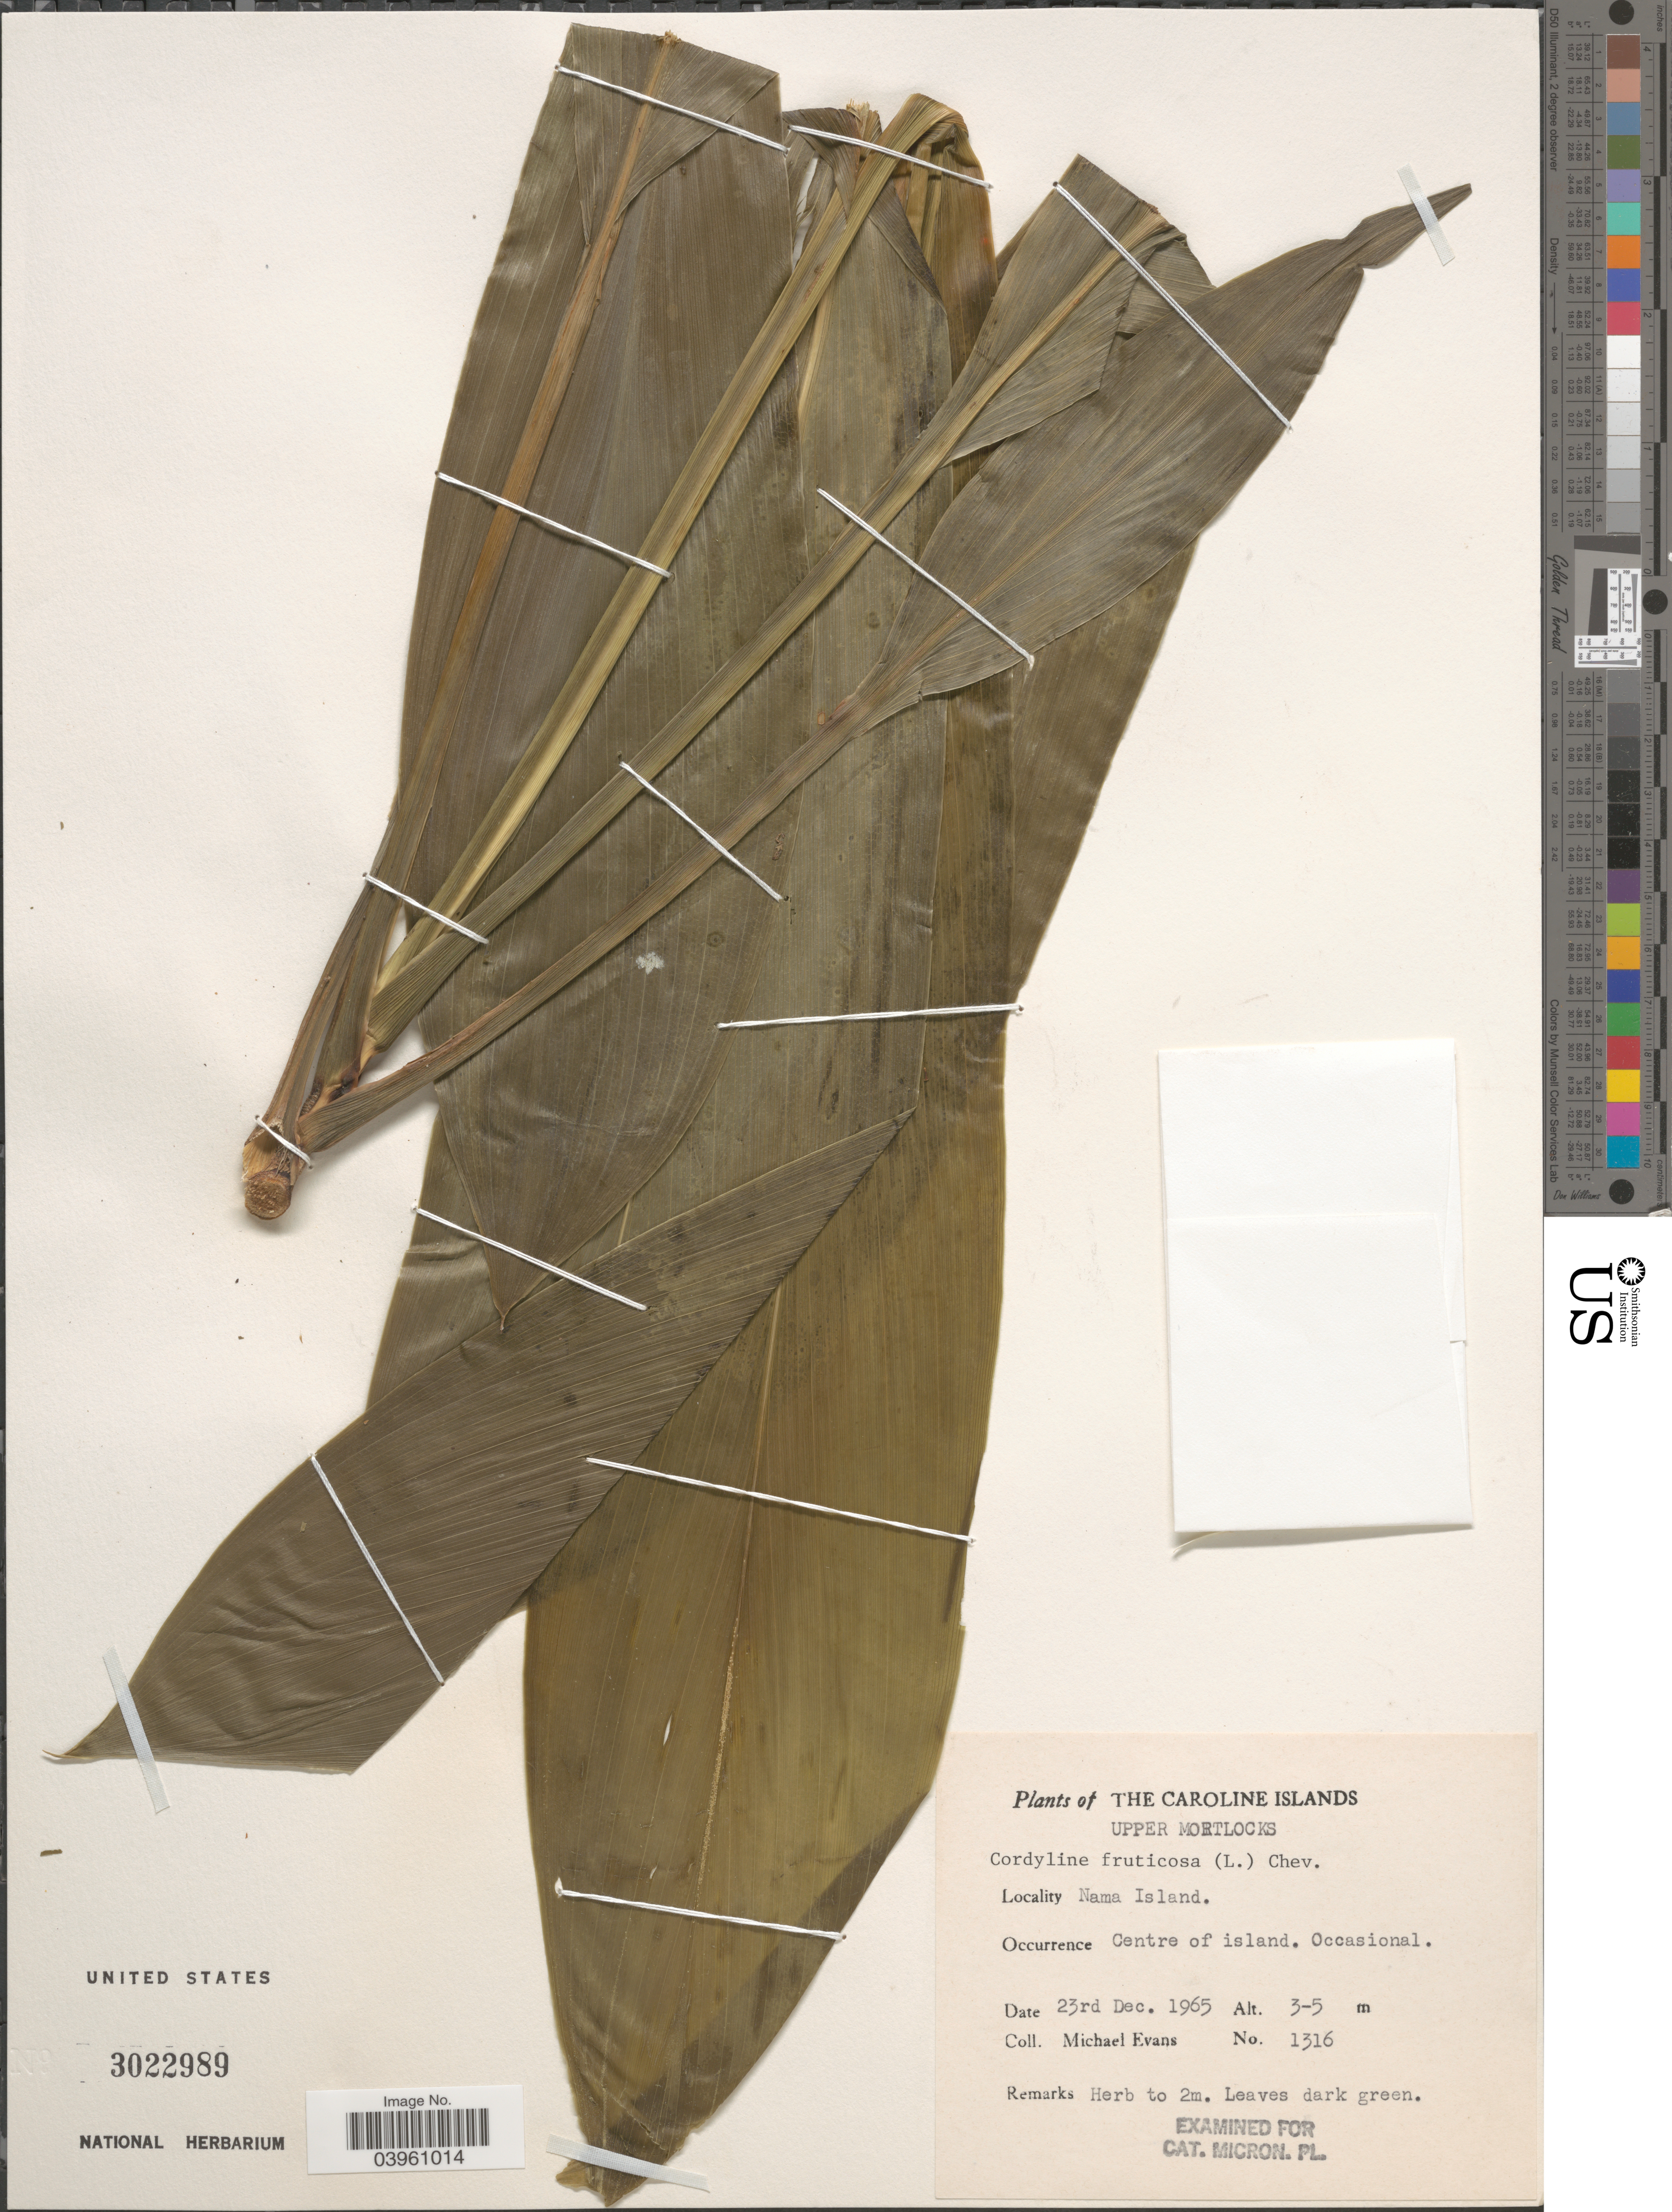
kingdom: Plantae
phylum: Tracheophyta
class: Liliopsida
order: Asparagales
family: Asparagaceae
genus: Cordyline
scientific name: Cordyline fruticosa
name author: (L.) A. Chev.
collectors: M. Evans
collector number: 1316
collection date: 1965-12-23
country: Micronesia, Federated States of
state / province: Truk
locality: The Caroline Islands. Upper Mortlocks. Nama Island.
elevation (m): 3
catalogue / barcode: US 3022989